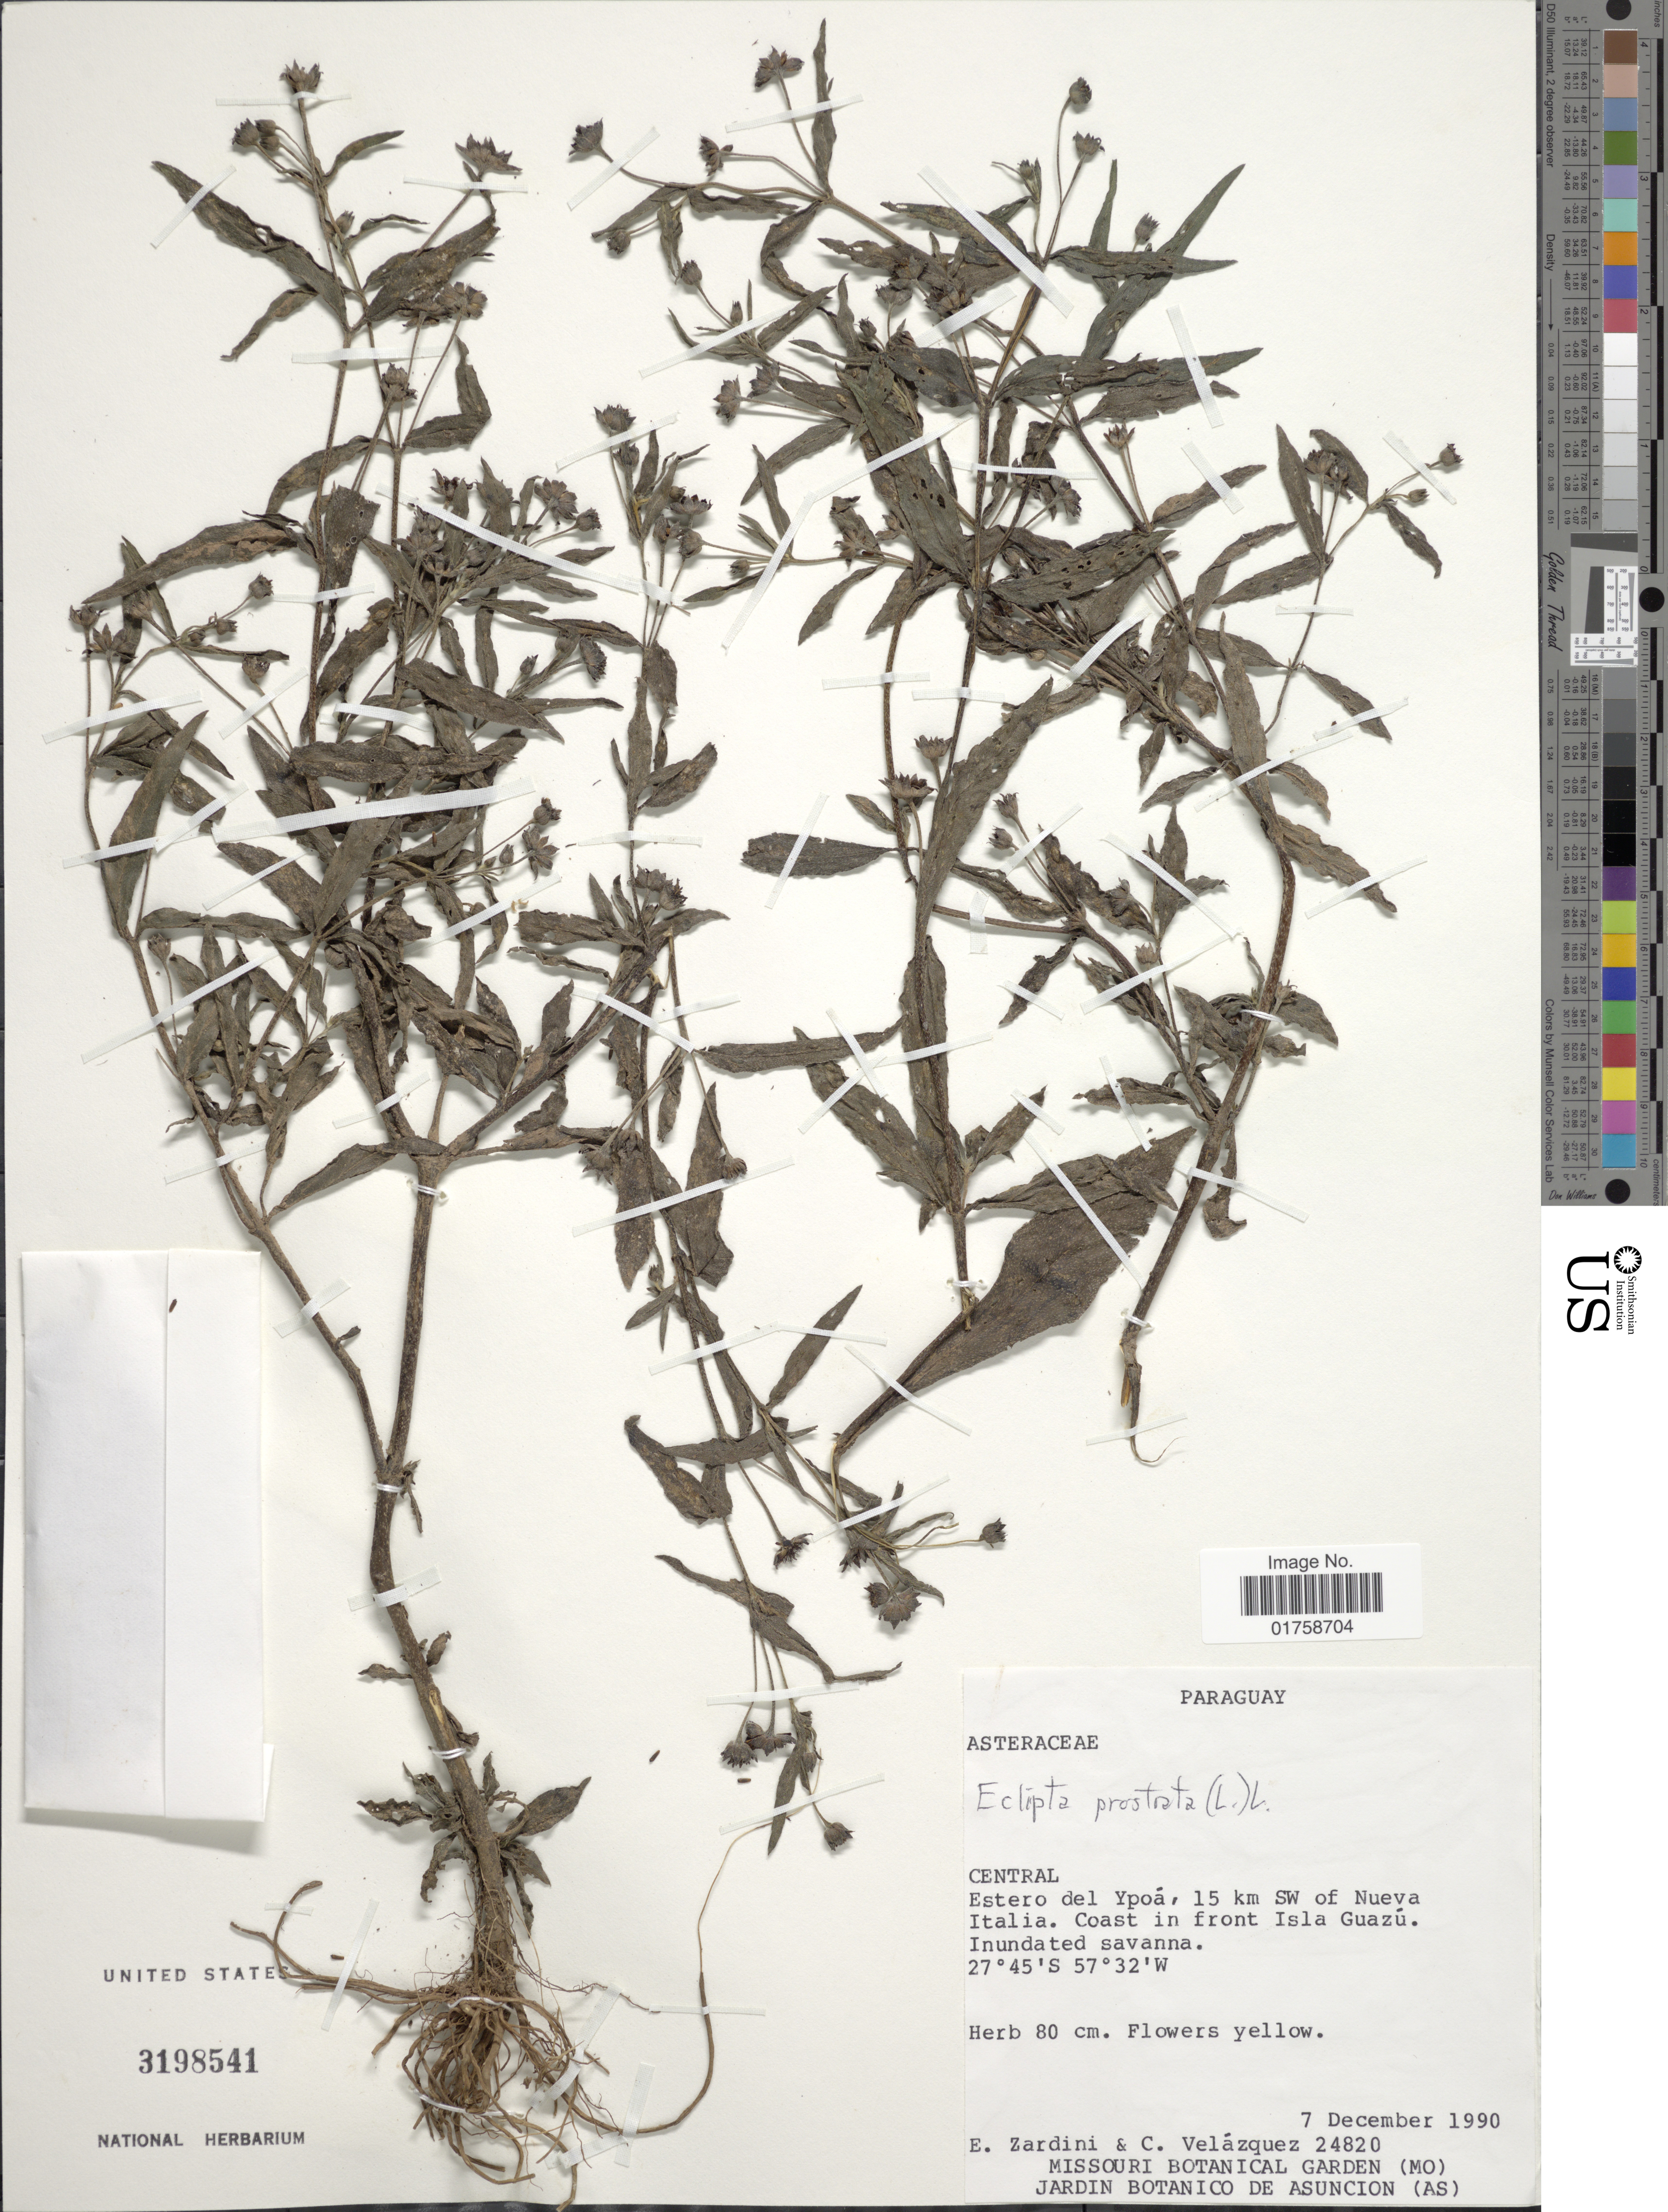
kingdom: Plantae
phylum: Tracheophyta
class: Magnoliopsida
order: Asterales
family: Asteraceae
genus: Eclipta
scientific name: Eclipta alba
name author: (L.) Hassk.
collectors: E. M. Zardini & C. Velázquez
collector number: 24820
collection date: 1990-12-07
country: Paraguay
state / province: Central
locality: Central. Estero del Ypoa, 15 km SW of Nueva Italia. Coast in front Isla Guazu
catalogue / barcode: US 3198541